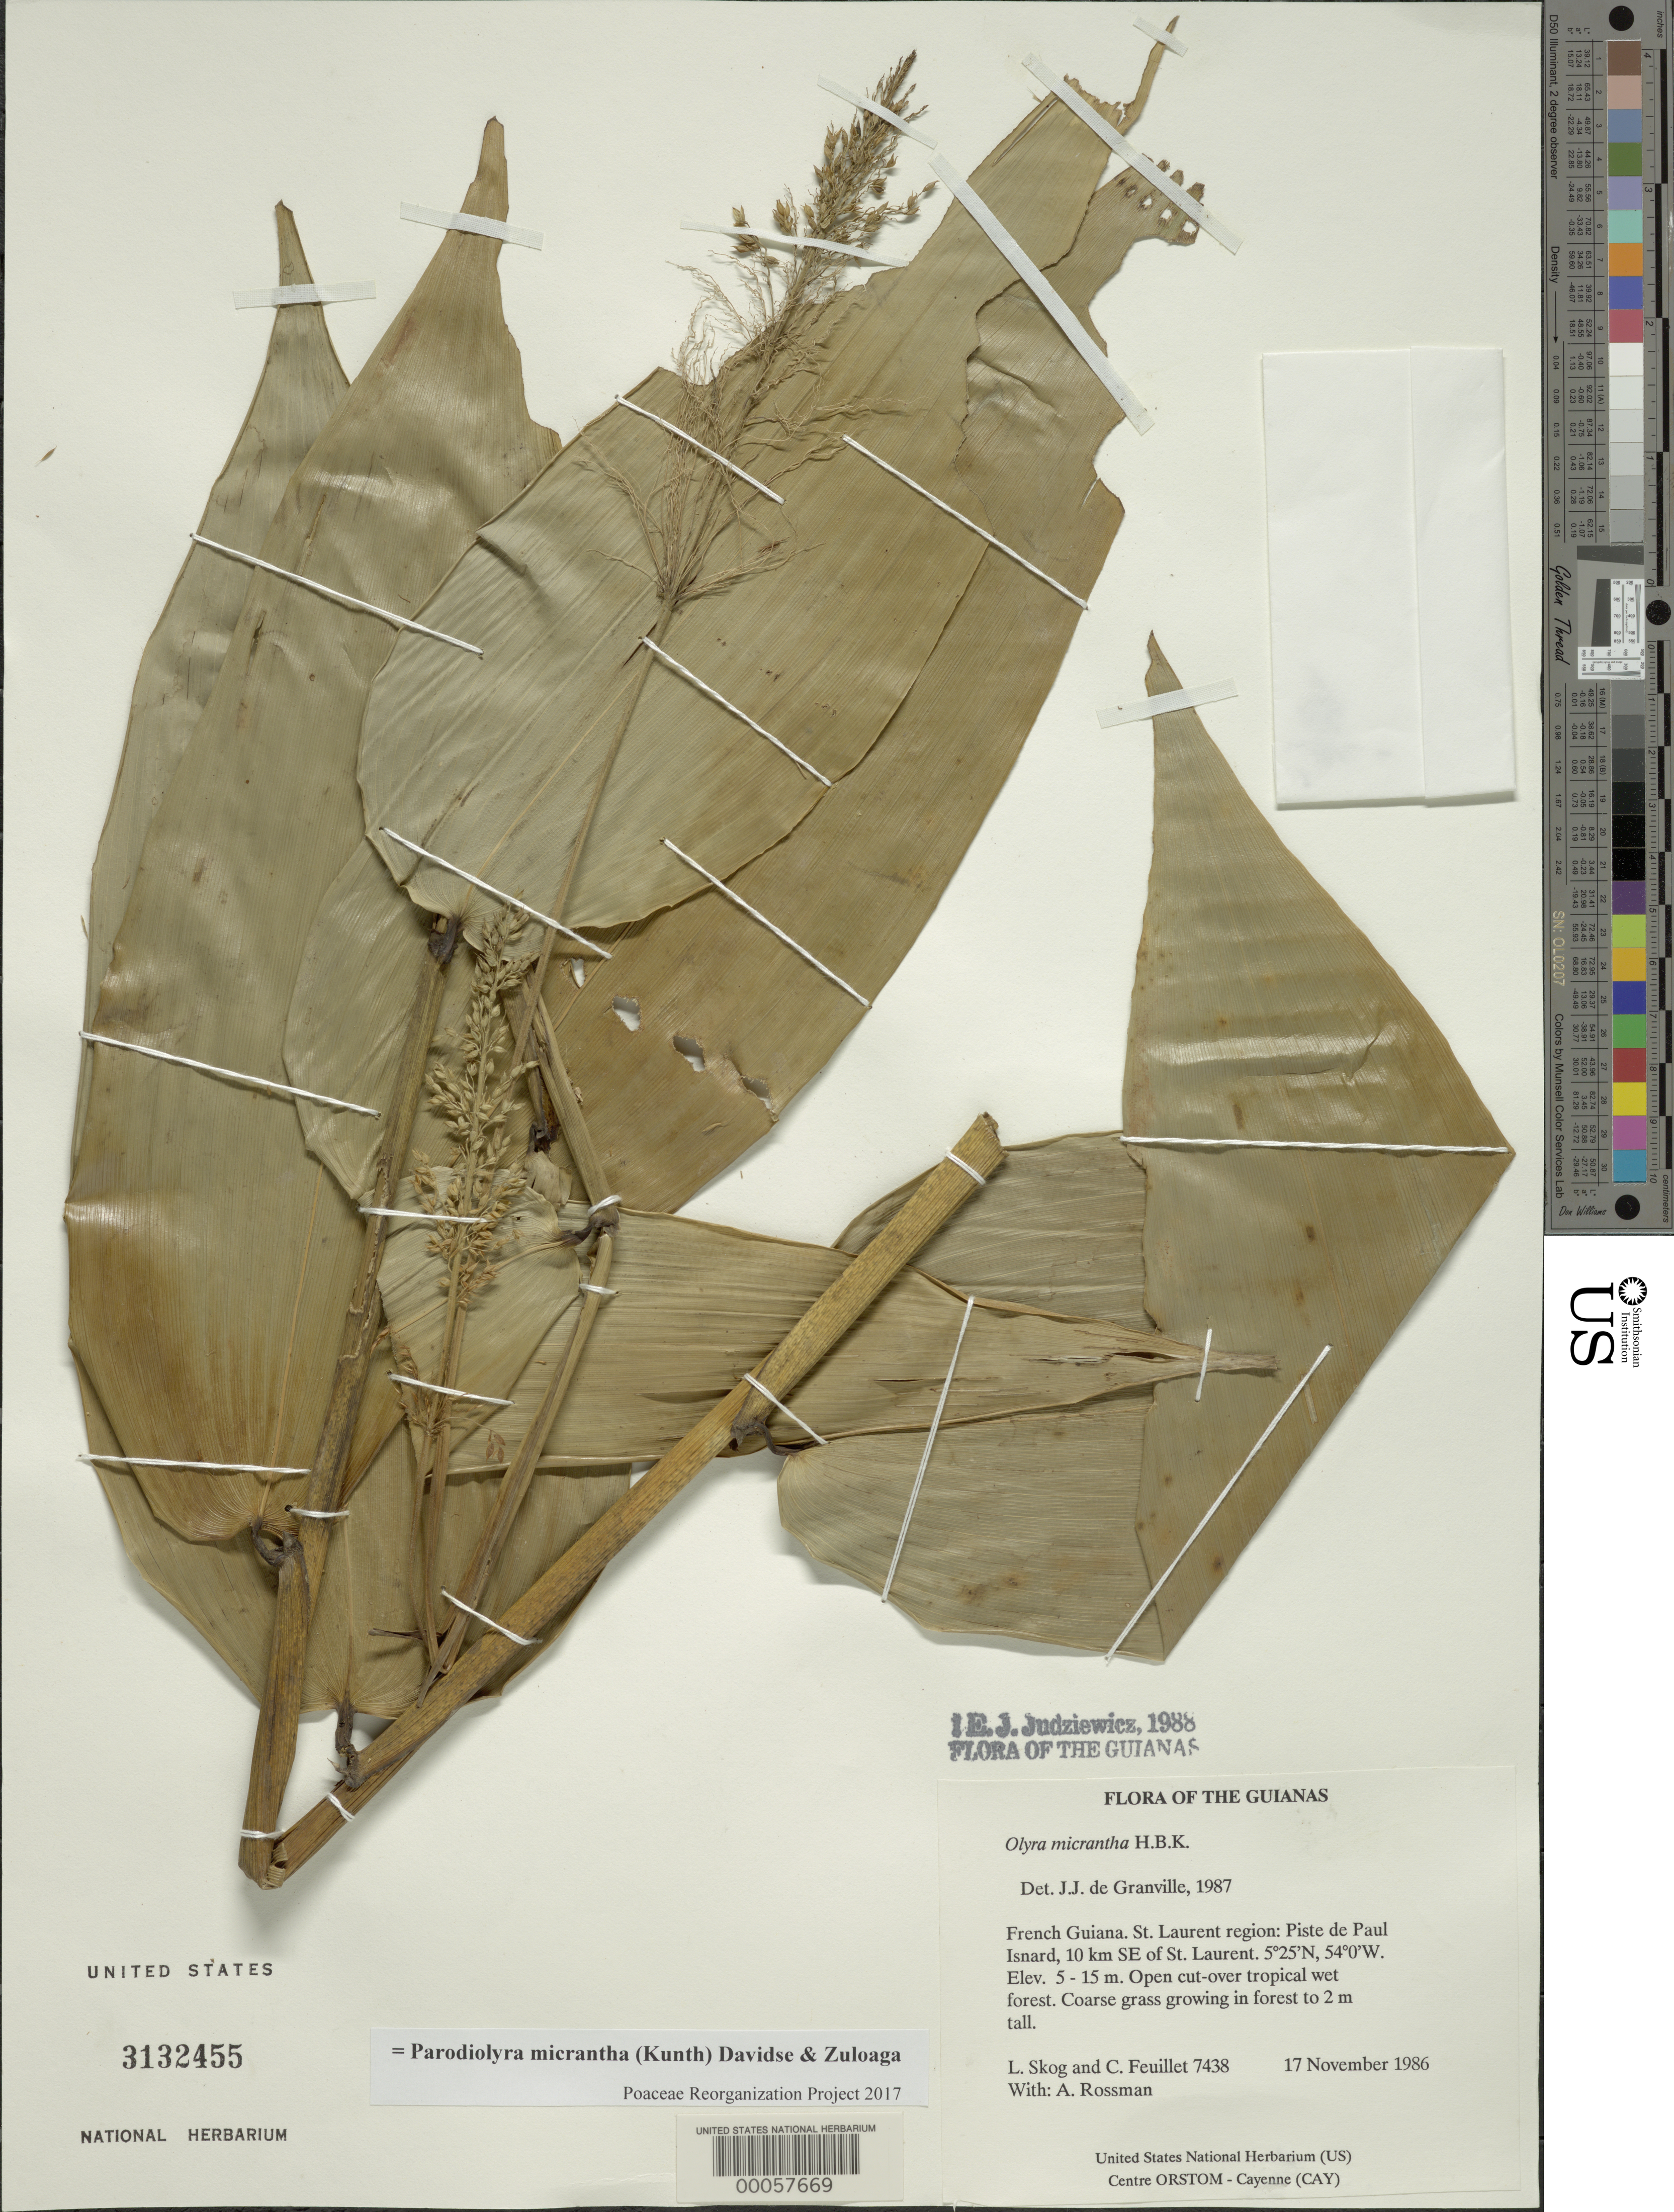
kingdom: Plantae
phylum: Tracheophyta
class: Liliopsida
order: Poales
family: Poaceae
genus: Parodiolyra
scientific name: Parodiolyra micrantha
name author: (Kunth) Davidse & Zuloaga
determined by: Poaceae Reorganization Project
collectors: L. E. Skog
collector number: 7438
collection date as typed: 17 Nov 1986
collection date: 1986-11-17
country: French Guiana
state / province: Saint-Laurent-du-Maroni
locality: Piste de paul isnard, 10 km se of st. laurent. [in former cayenne arrondissement.]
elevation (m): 5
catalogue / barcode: US 3132455